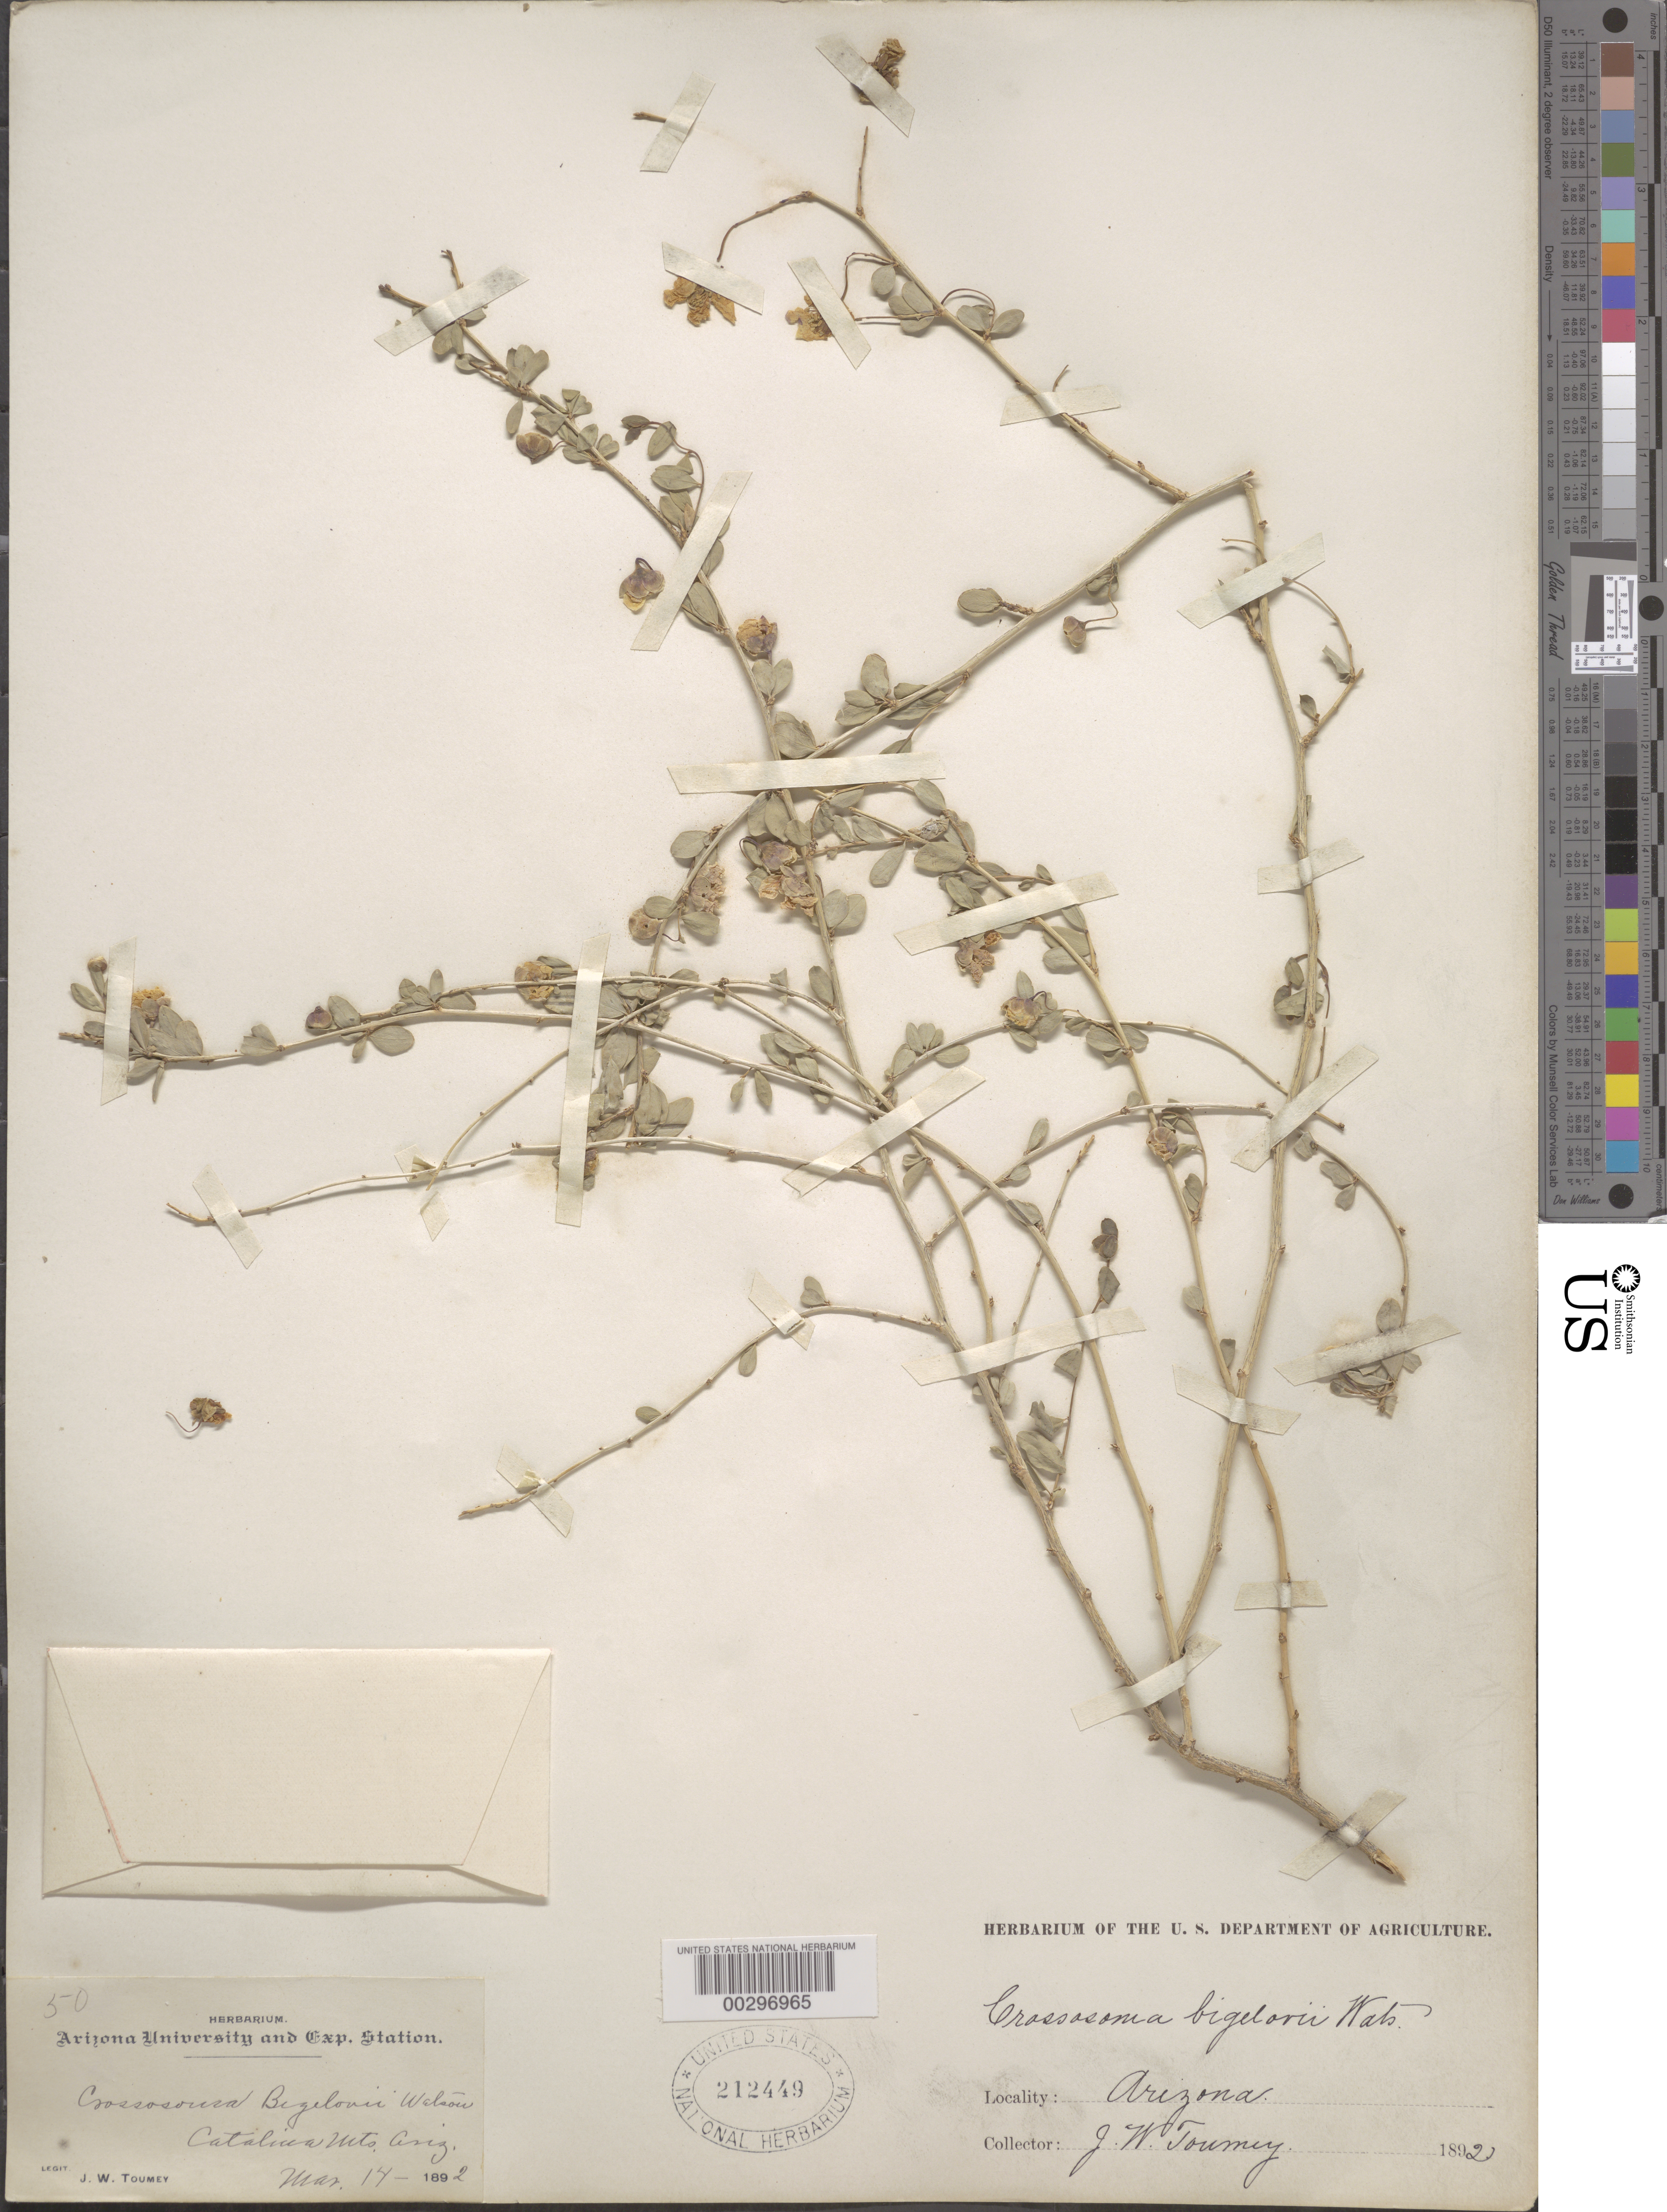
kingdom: Plantae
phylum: Tracheophyta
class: Magnoliopsida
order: Crossosomatales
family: Crossosomataceae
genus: Crossosoma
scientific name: Crossosoma bigelovii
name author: S. Watson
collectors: J. W. Toumey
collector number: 50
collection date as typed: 14 Mar 1892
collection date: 1892-03-14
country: United States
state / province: Arizona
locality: Catalina mts.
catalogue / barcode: US 212449